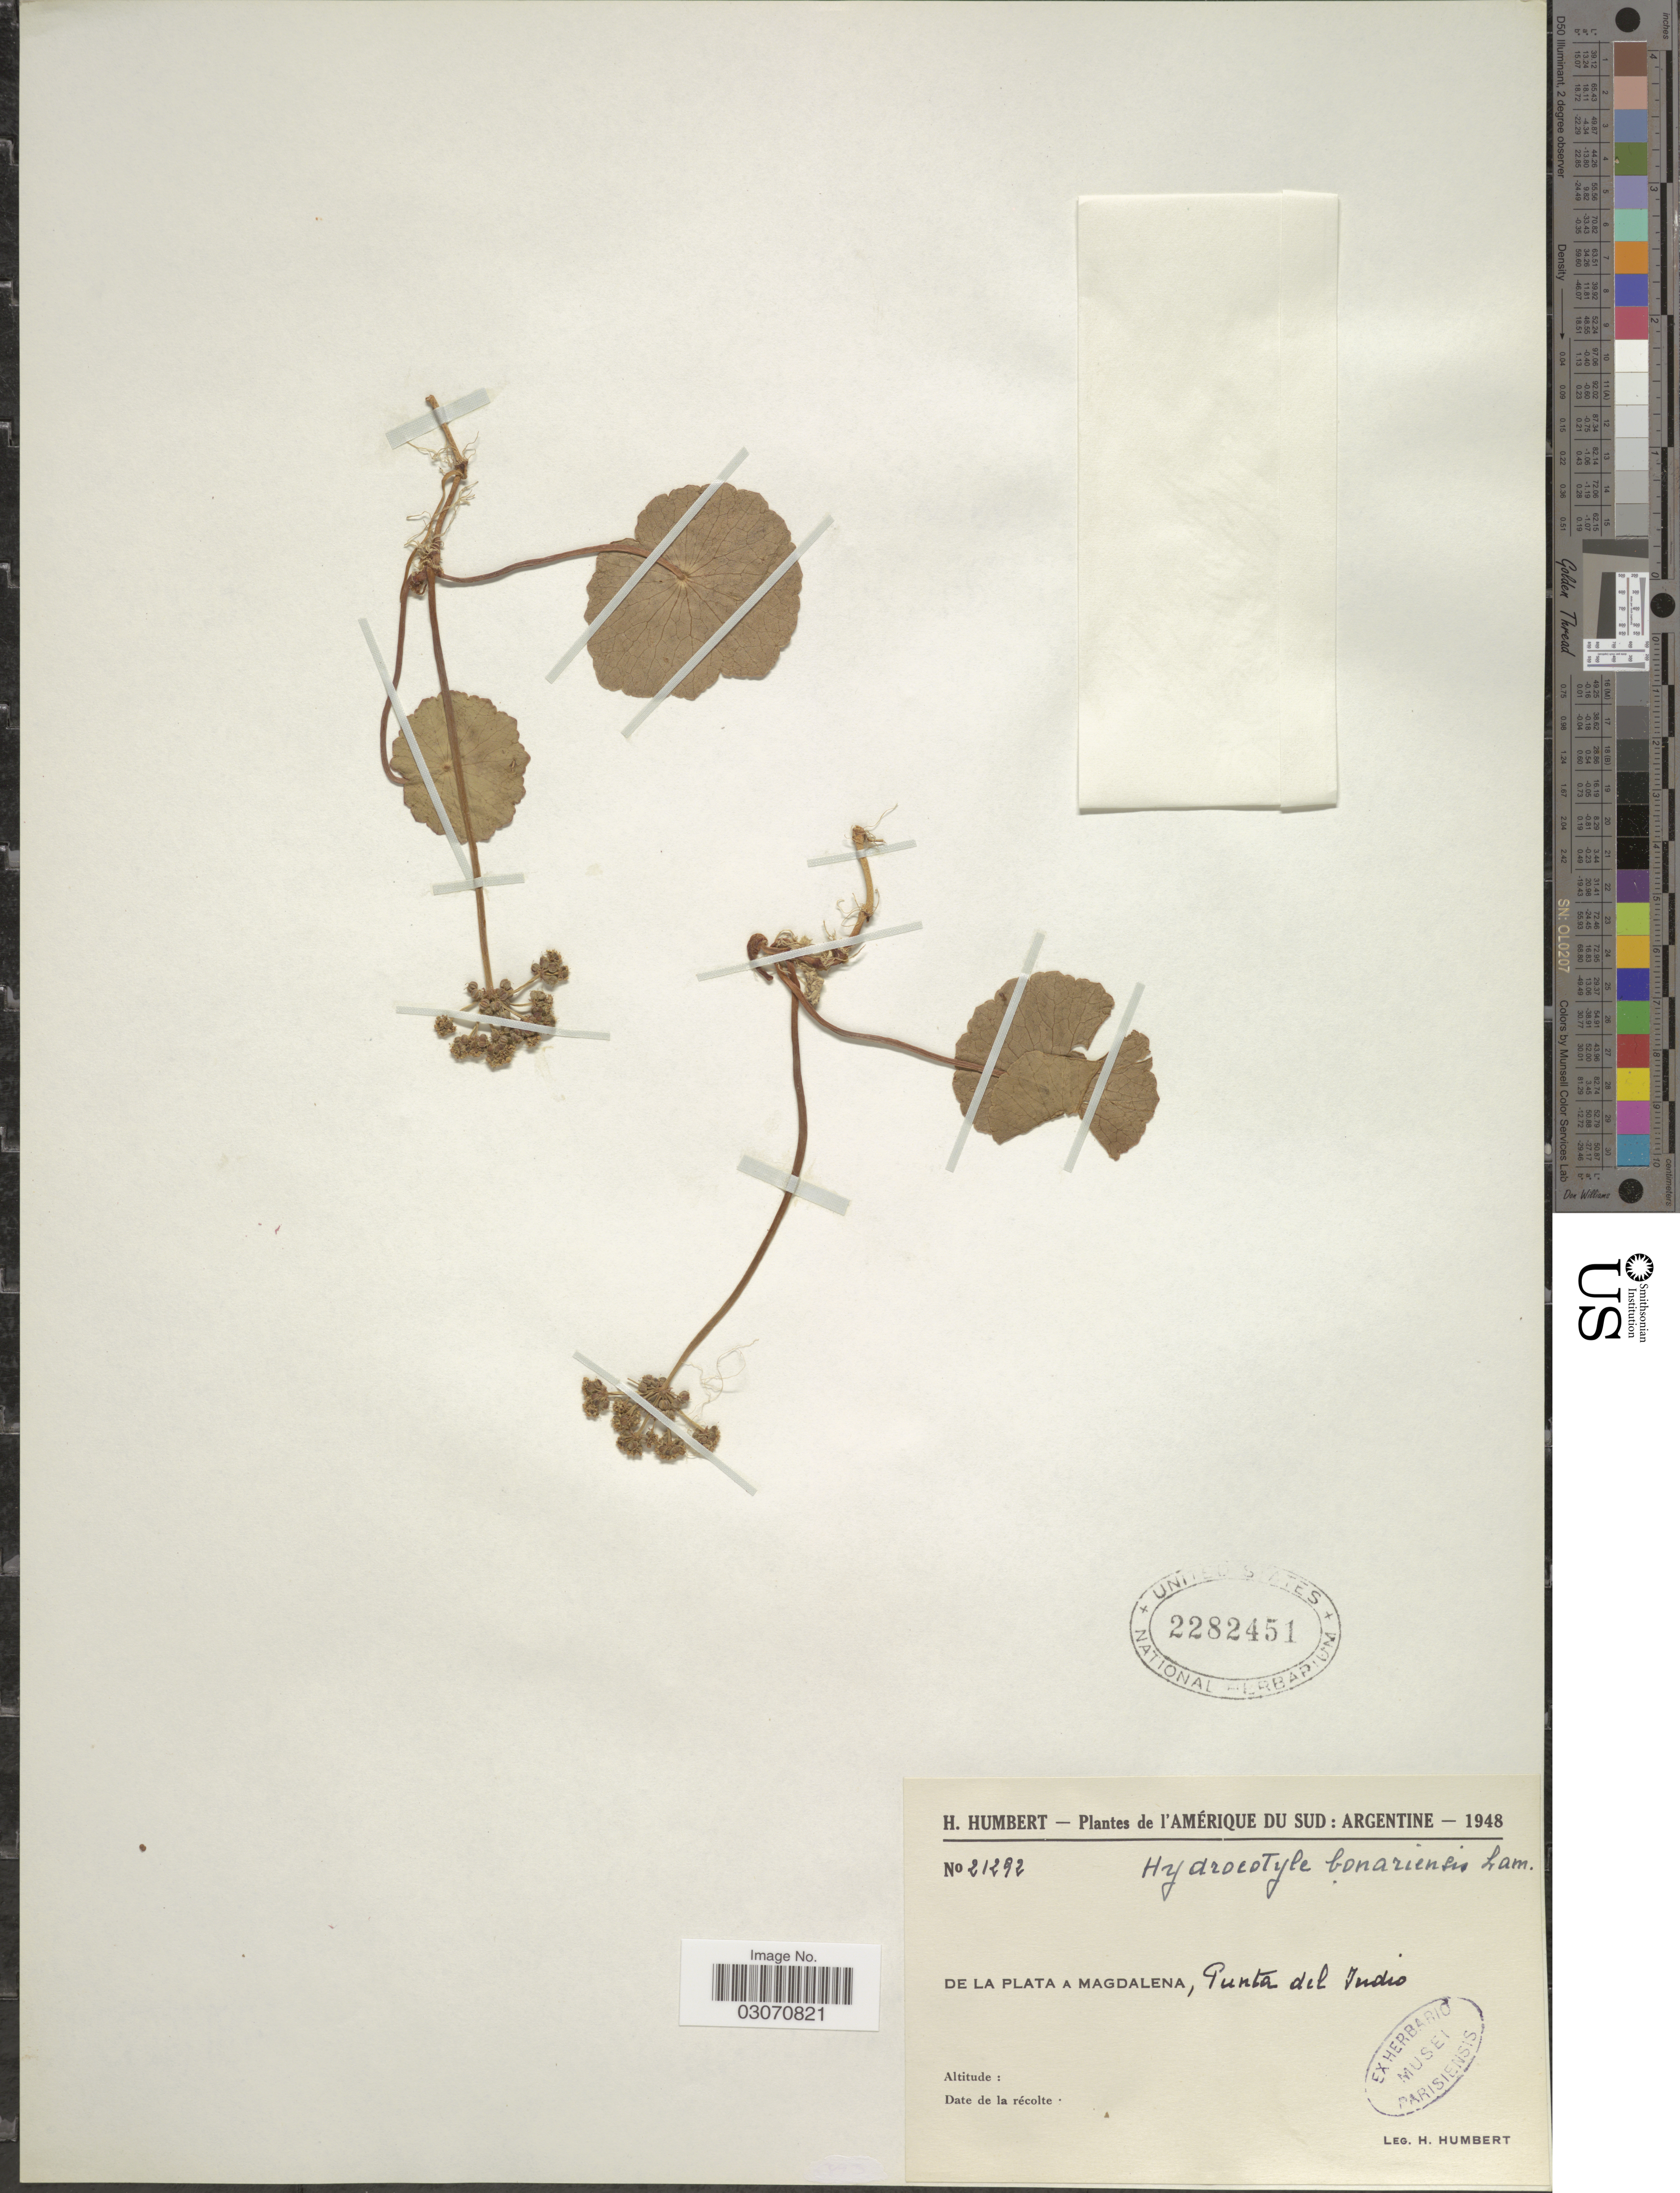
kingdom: Plantae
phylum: Tracheophyta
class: Magnoliopsida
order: Apiales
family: Araliaceae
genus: Hydrocotyle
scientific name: Hydrocotyle bonariensis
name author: Lam.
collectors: H. Humbert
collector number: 21292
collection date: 1948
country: Argentina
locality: De la Plata a Magdalena, Punta del Indio.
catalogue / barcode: US 2282451